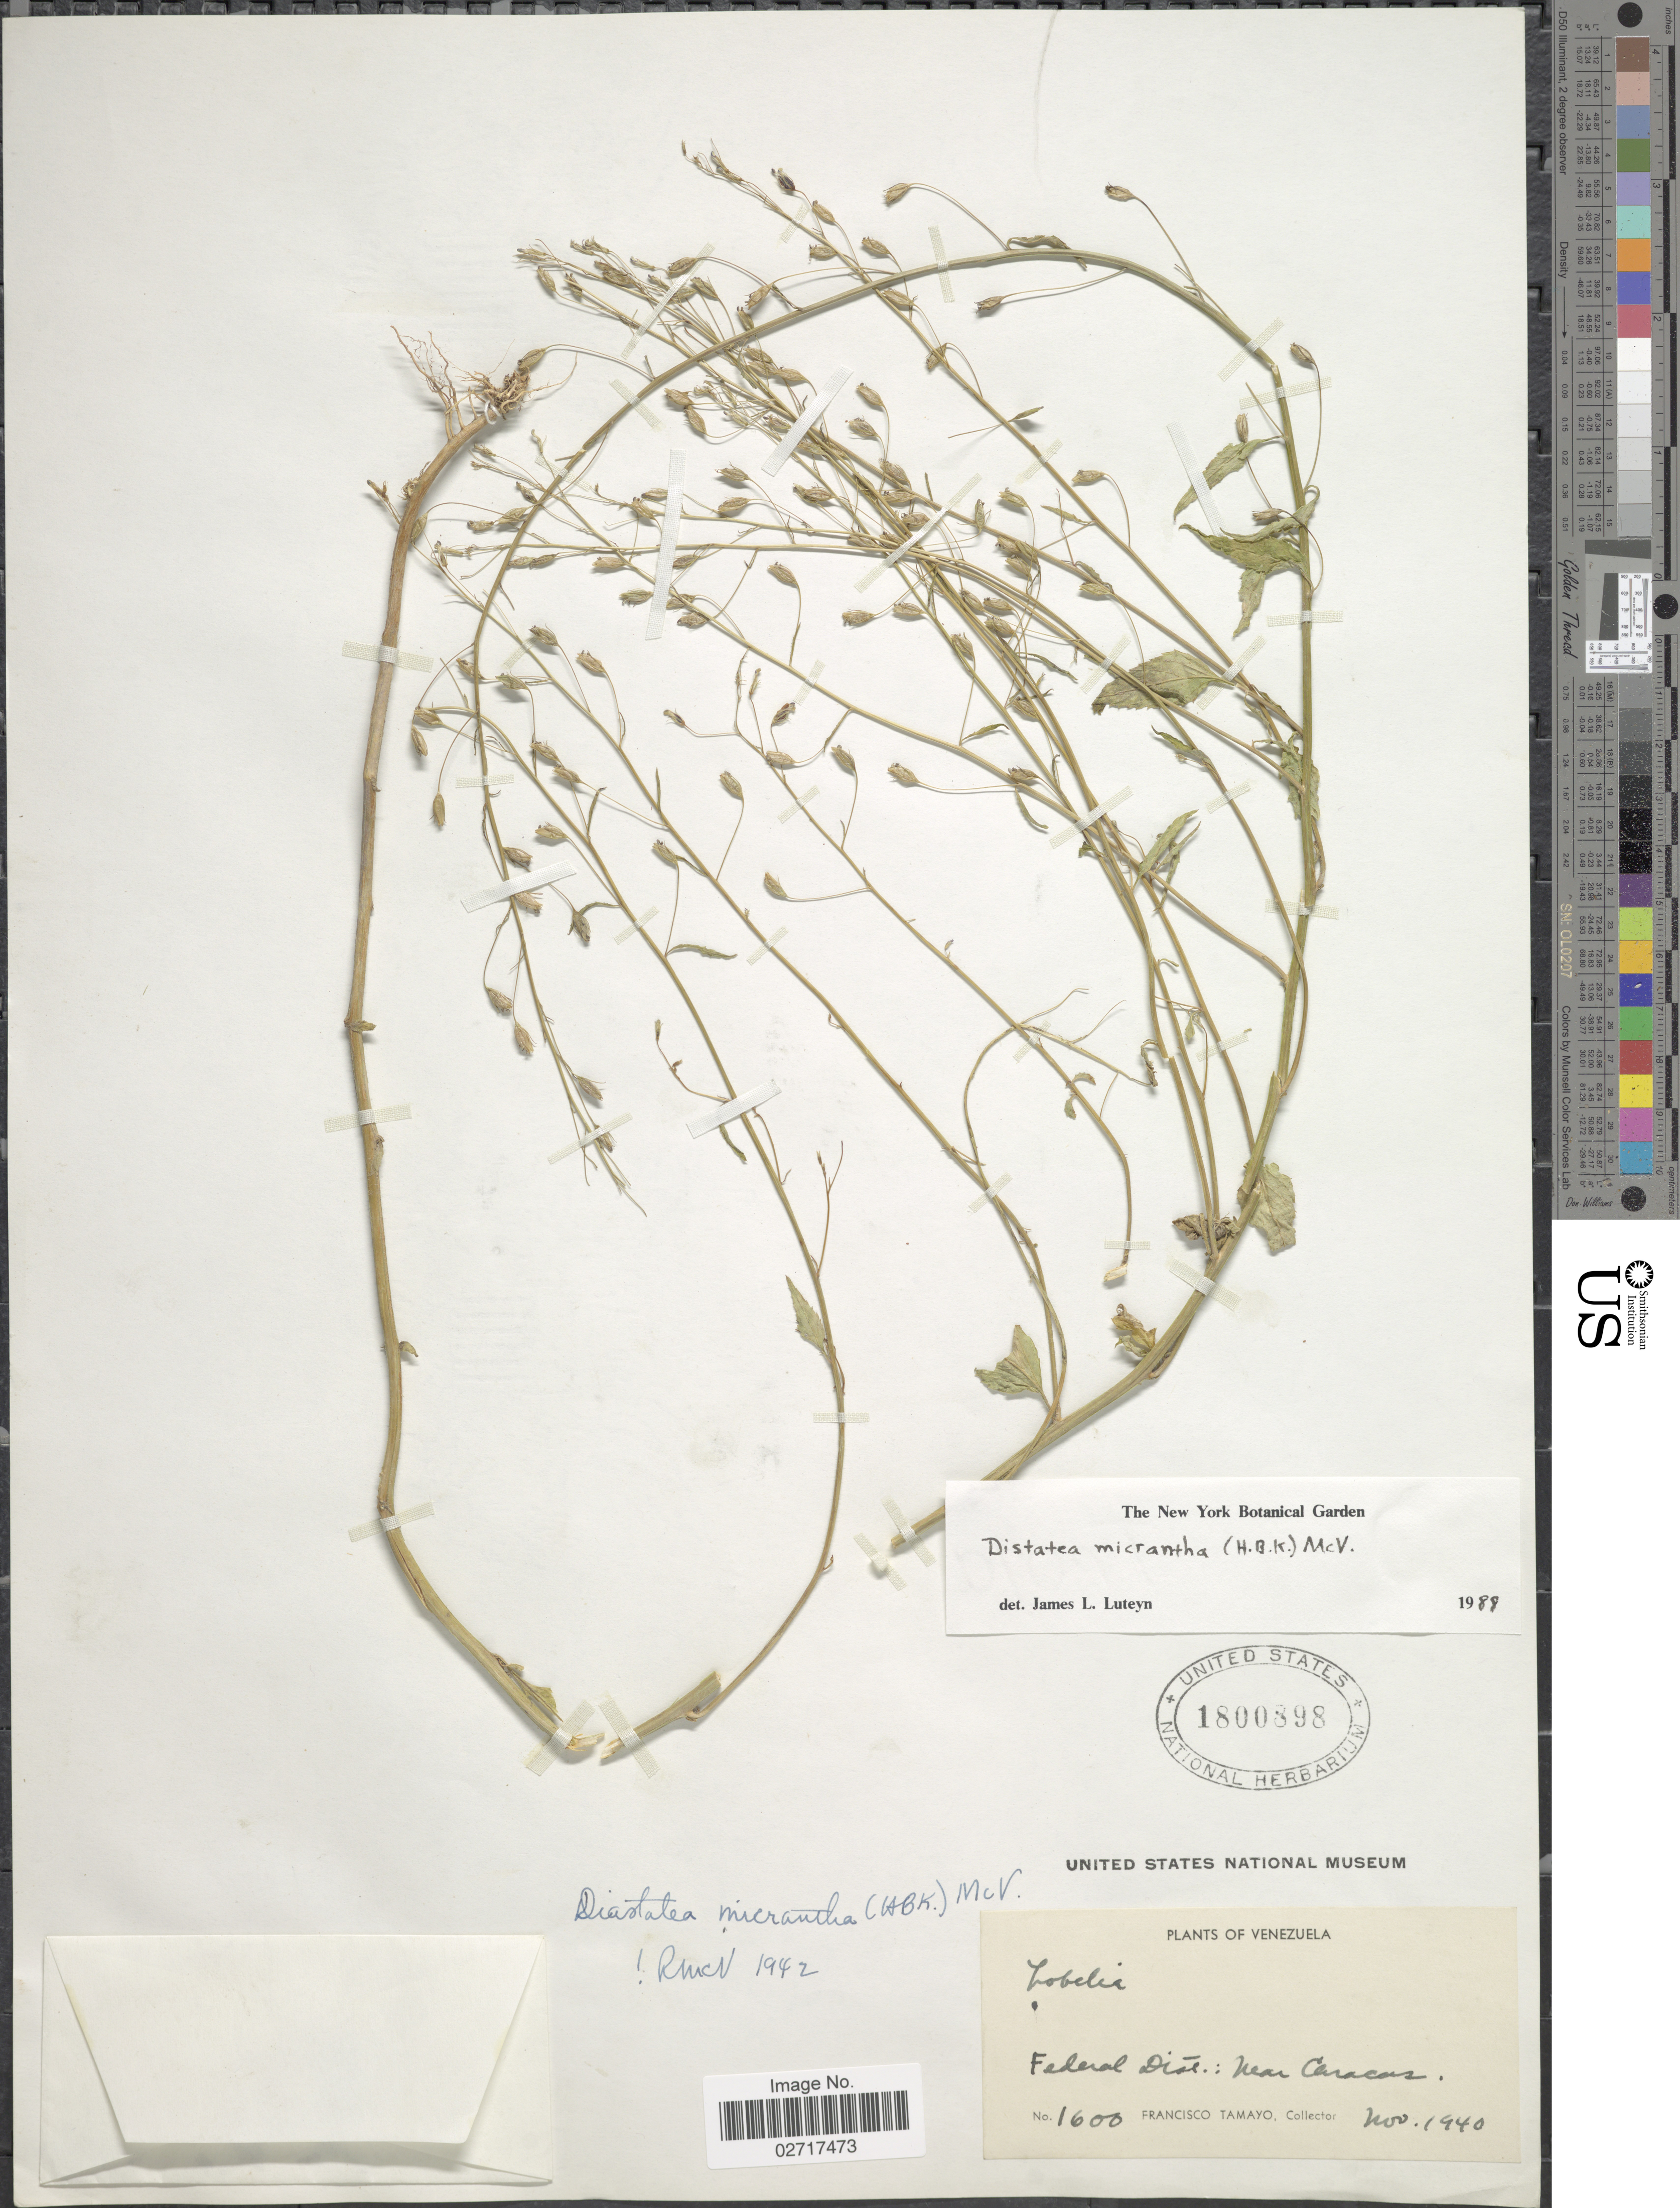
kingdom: Plantae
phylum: Tracheophyta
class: Magnoliopsida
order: Asterales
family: Campanulaceae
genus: Diastatea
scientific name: Diastatea micrantha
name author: (Kunth) McVaugh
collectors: F. Tamayo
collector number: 1600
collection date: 1940-11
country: Venezuela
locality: Federal Dist.: Near Caracas.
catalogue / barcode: US 1800898